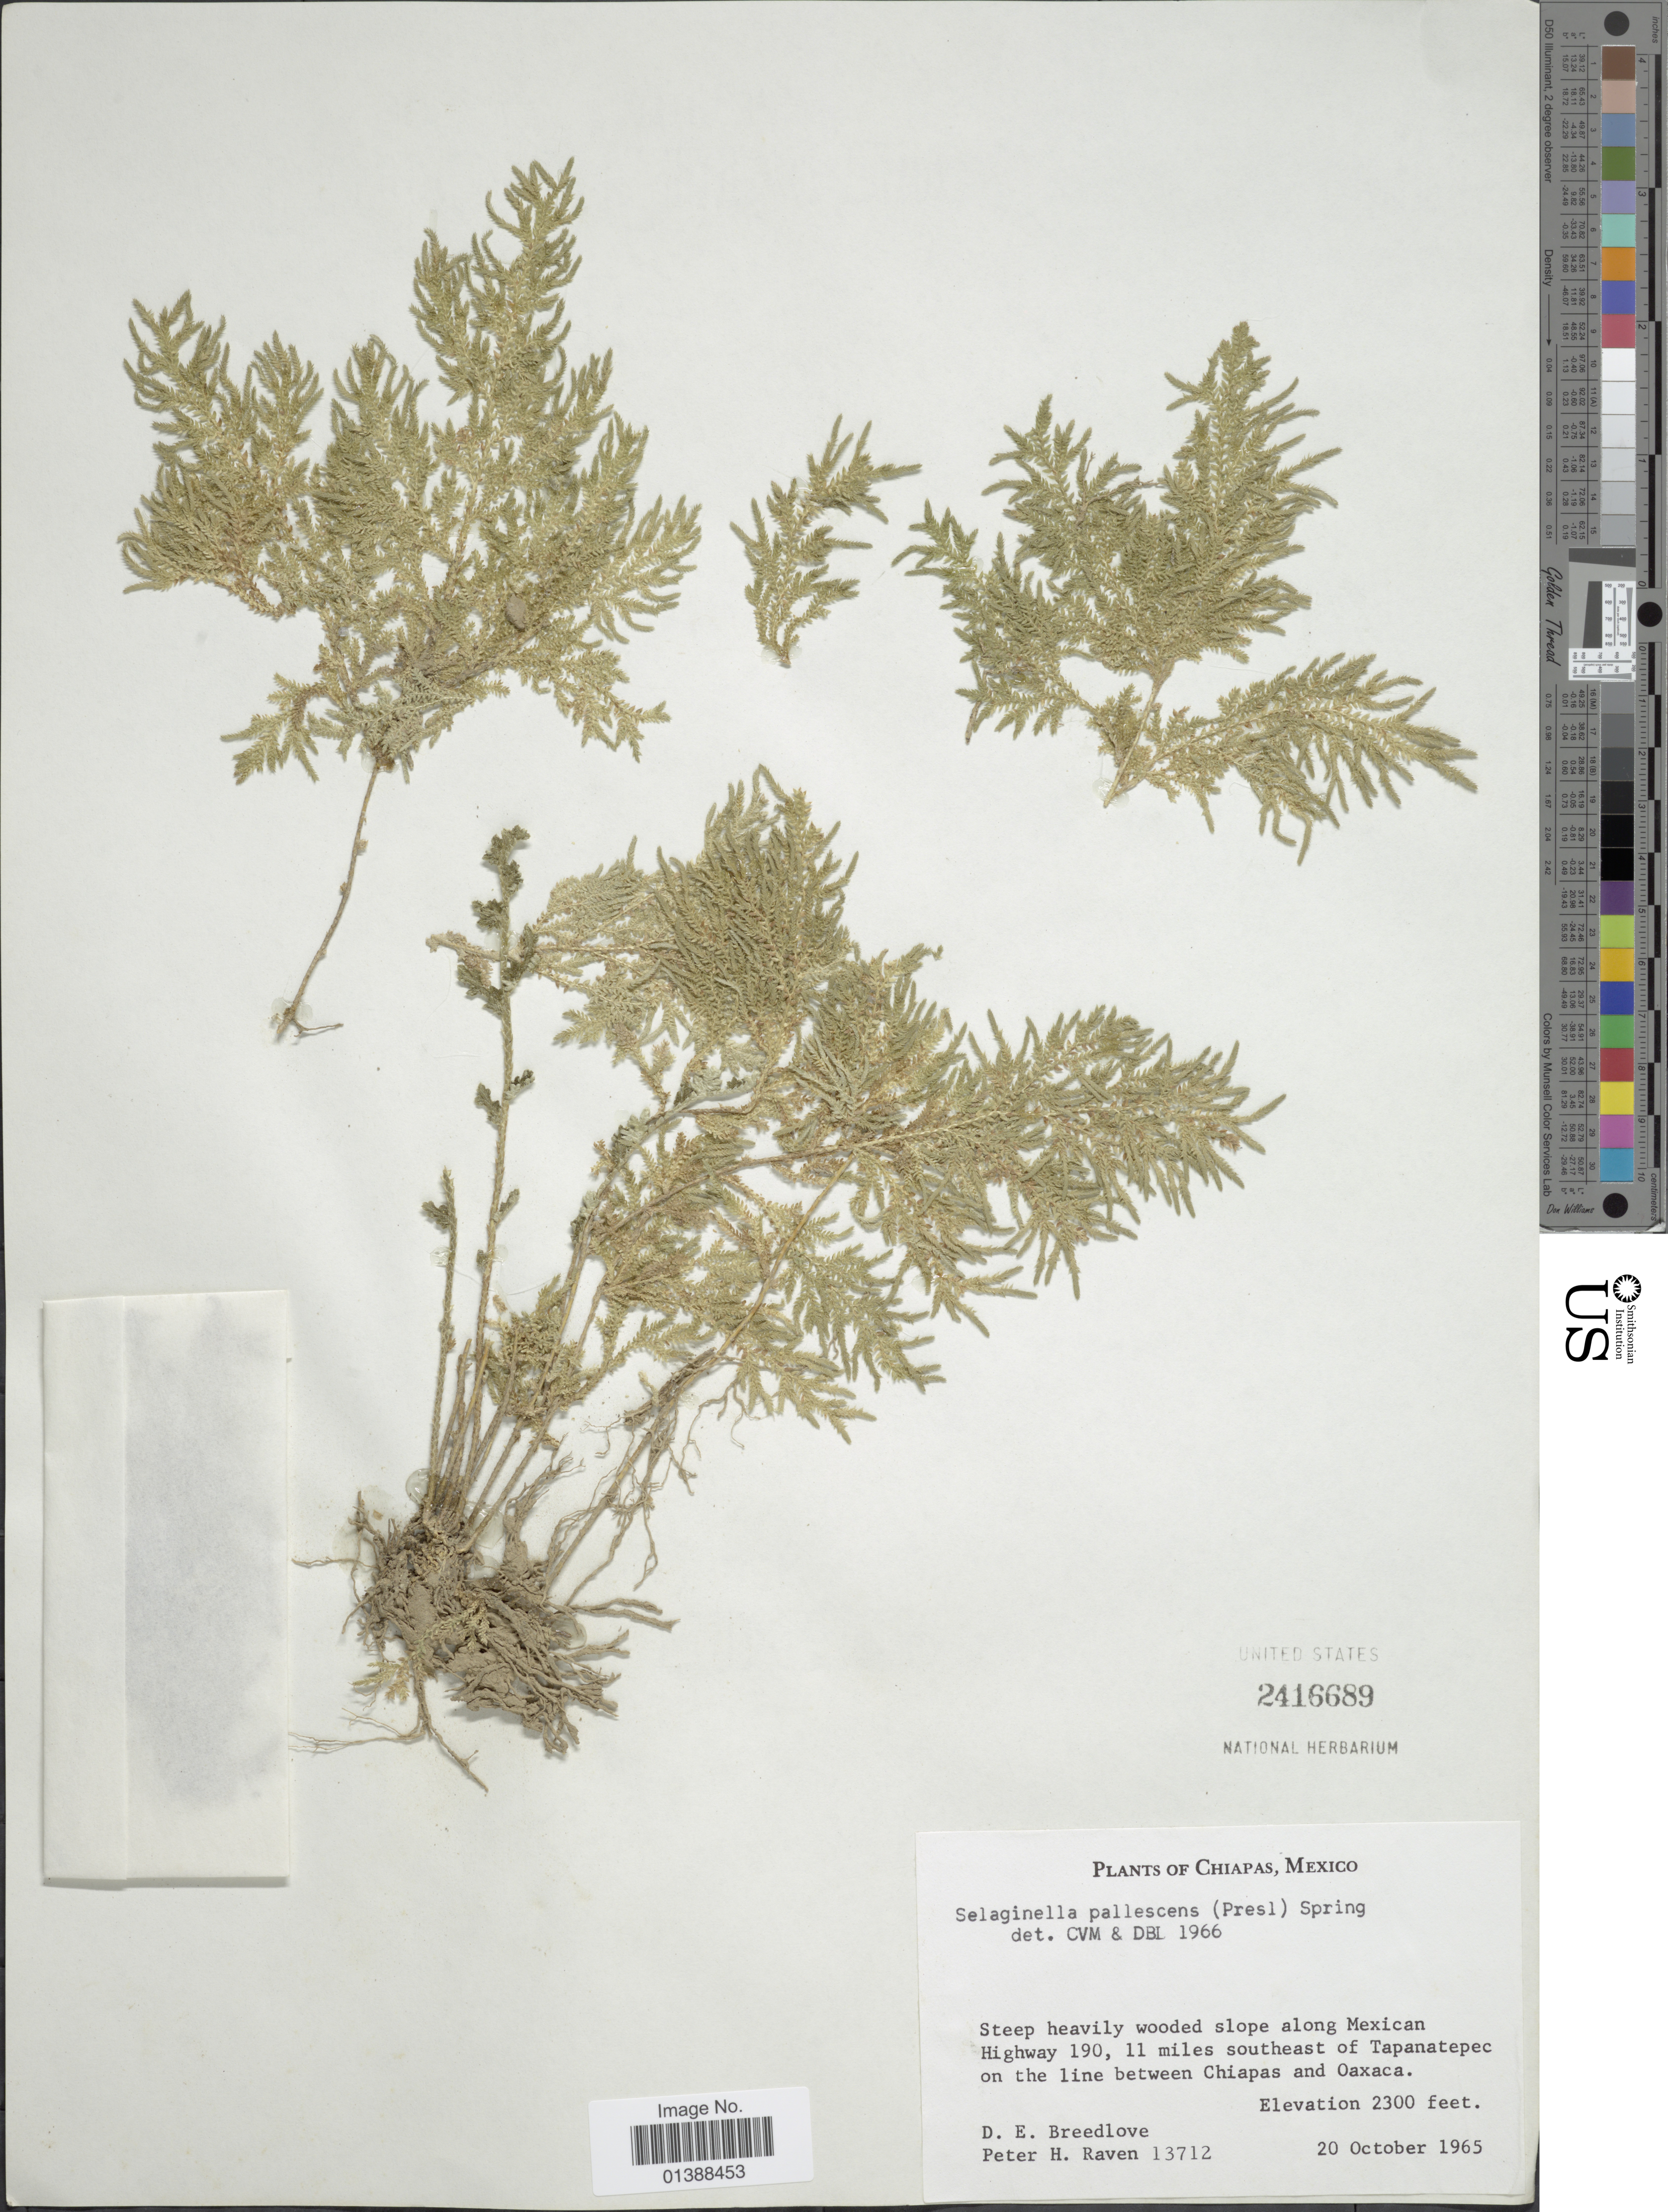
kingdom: Plantae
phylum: Tracheophyta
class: Lycopodiopsida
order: Selaginellales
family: Selaginellaceae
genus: Selaginella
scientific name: Selaginella pallescens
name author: (C. Presl) Spring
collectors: D. E. Breedlove & P. H. Raven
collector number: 13712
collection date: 1965-10-20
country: Mexico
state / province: Chiapas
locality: Steep heavily wooded slope along Mexican Highway 190, 11 miles southeast of Tapanatepec on the line between Chiapas and Oaxaca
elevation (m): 701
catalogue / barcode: US 2416689